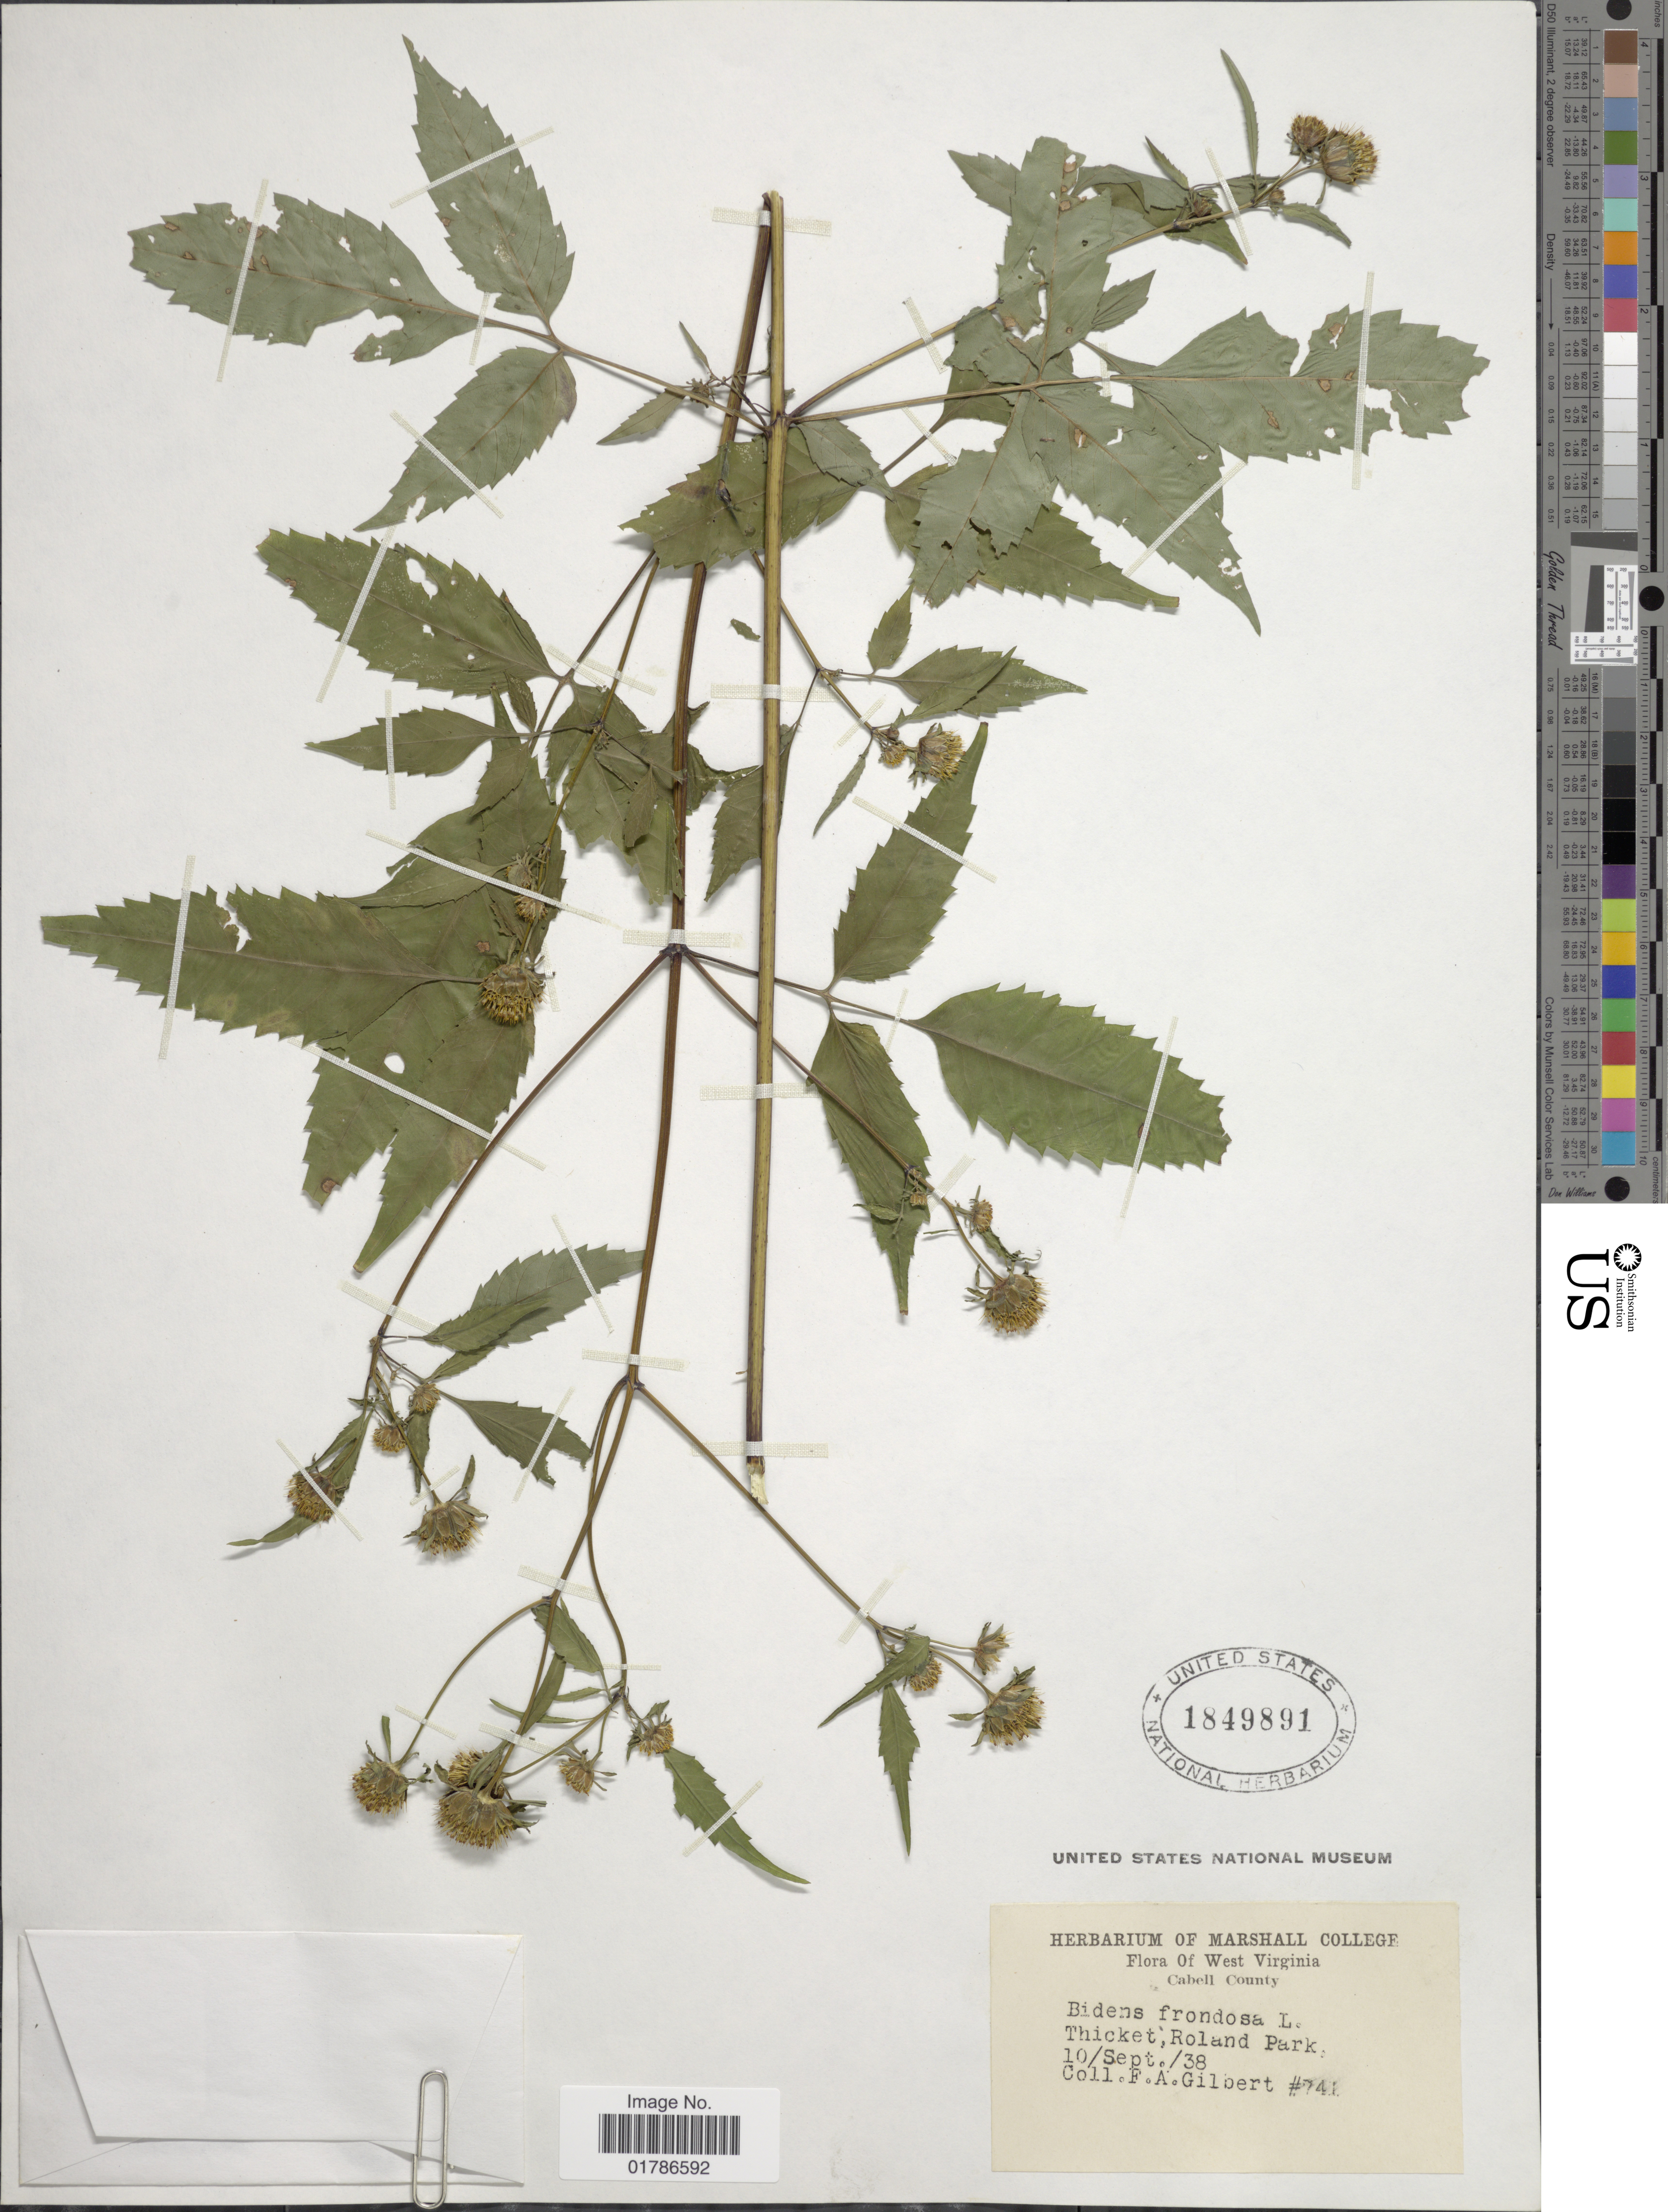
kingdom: Plantae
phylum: Tracheophyta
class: Magnoliopsida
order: Asterales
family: Asteraceae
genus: Bidens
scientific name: Bidens frondosa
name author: L.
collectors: F. A. Gilbert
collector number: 741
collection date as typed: Transcribed d/m/y: 10/9/38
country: United States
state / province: West Virginia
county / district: Cabell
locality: Marshall College, Cabell County, Roland Park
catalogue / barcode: US 1849891